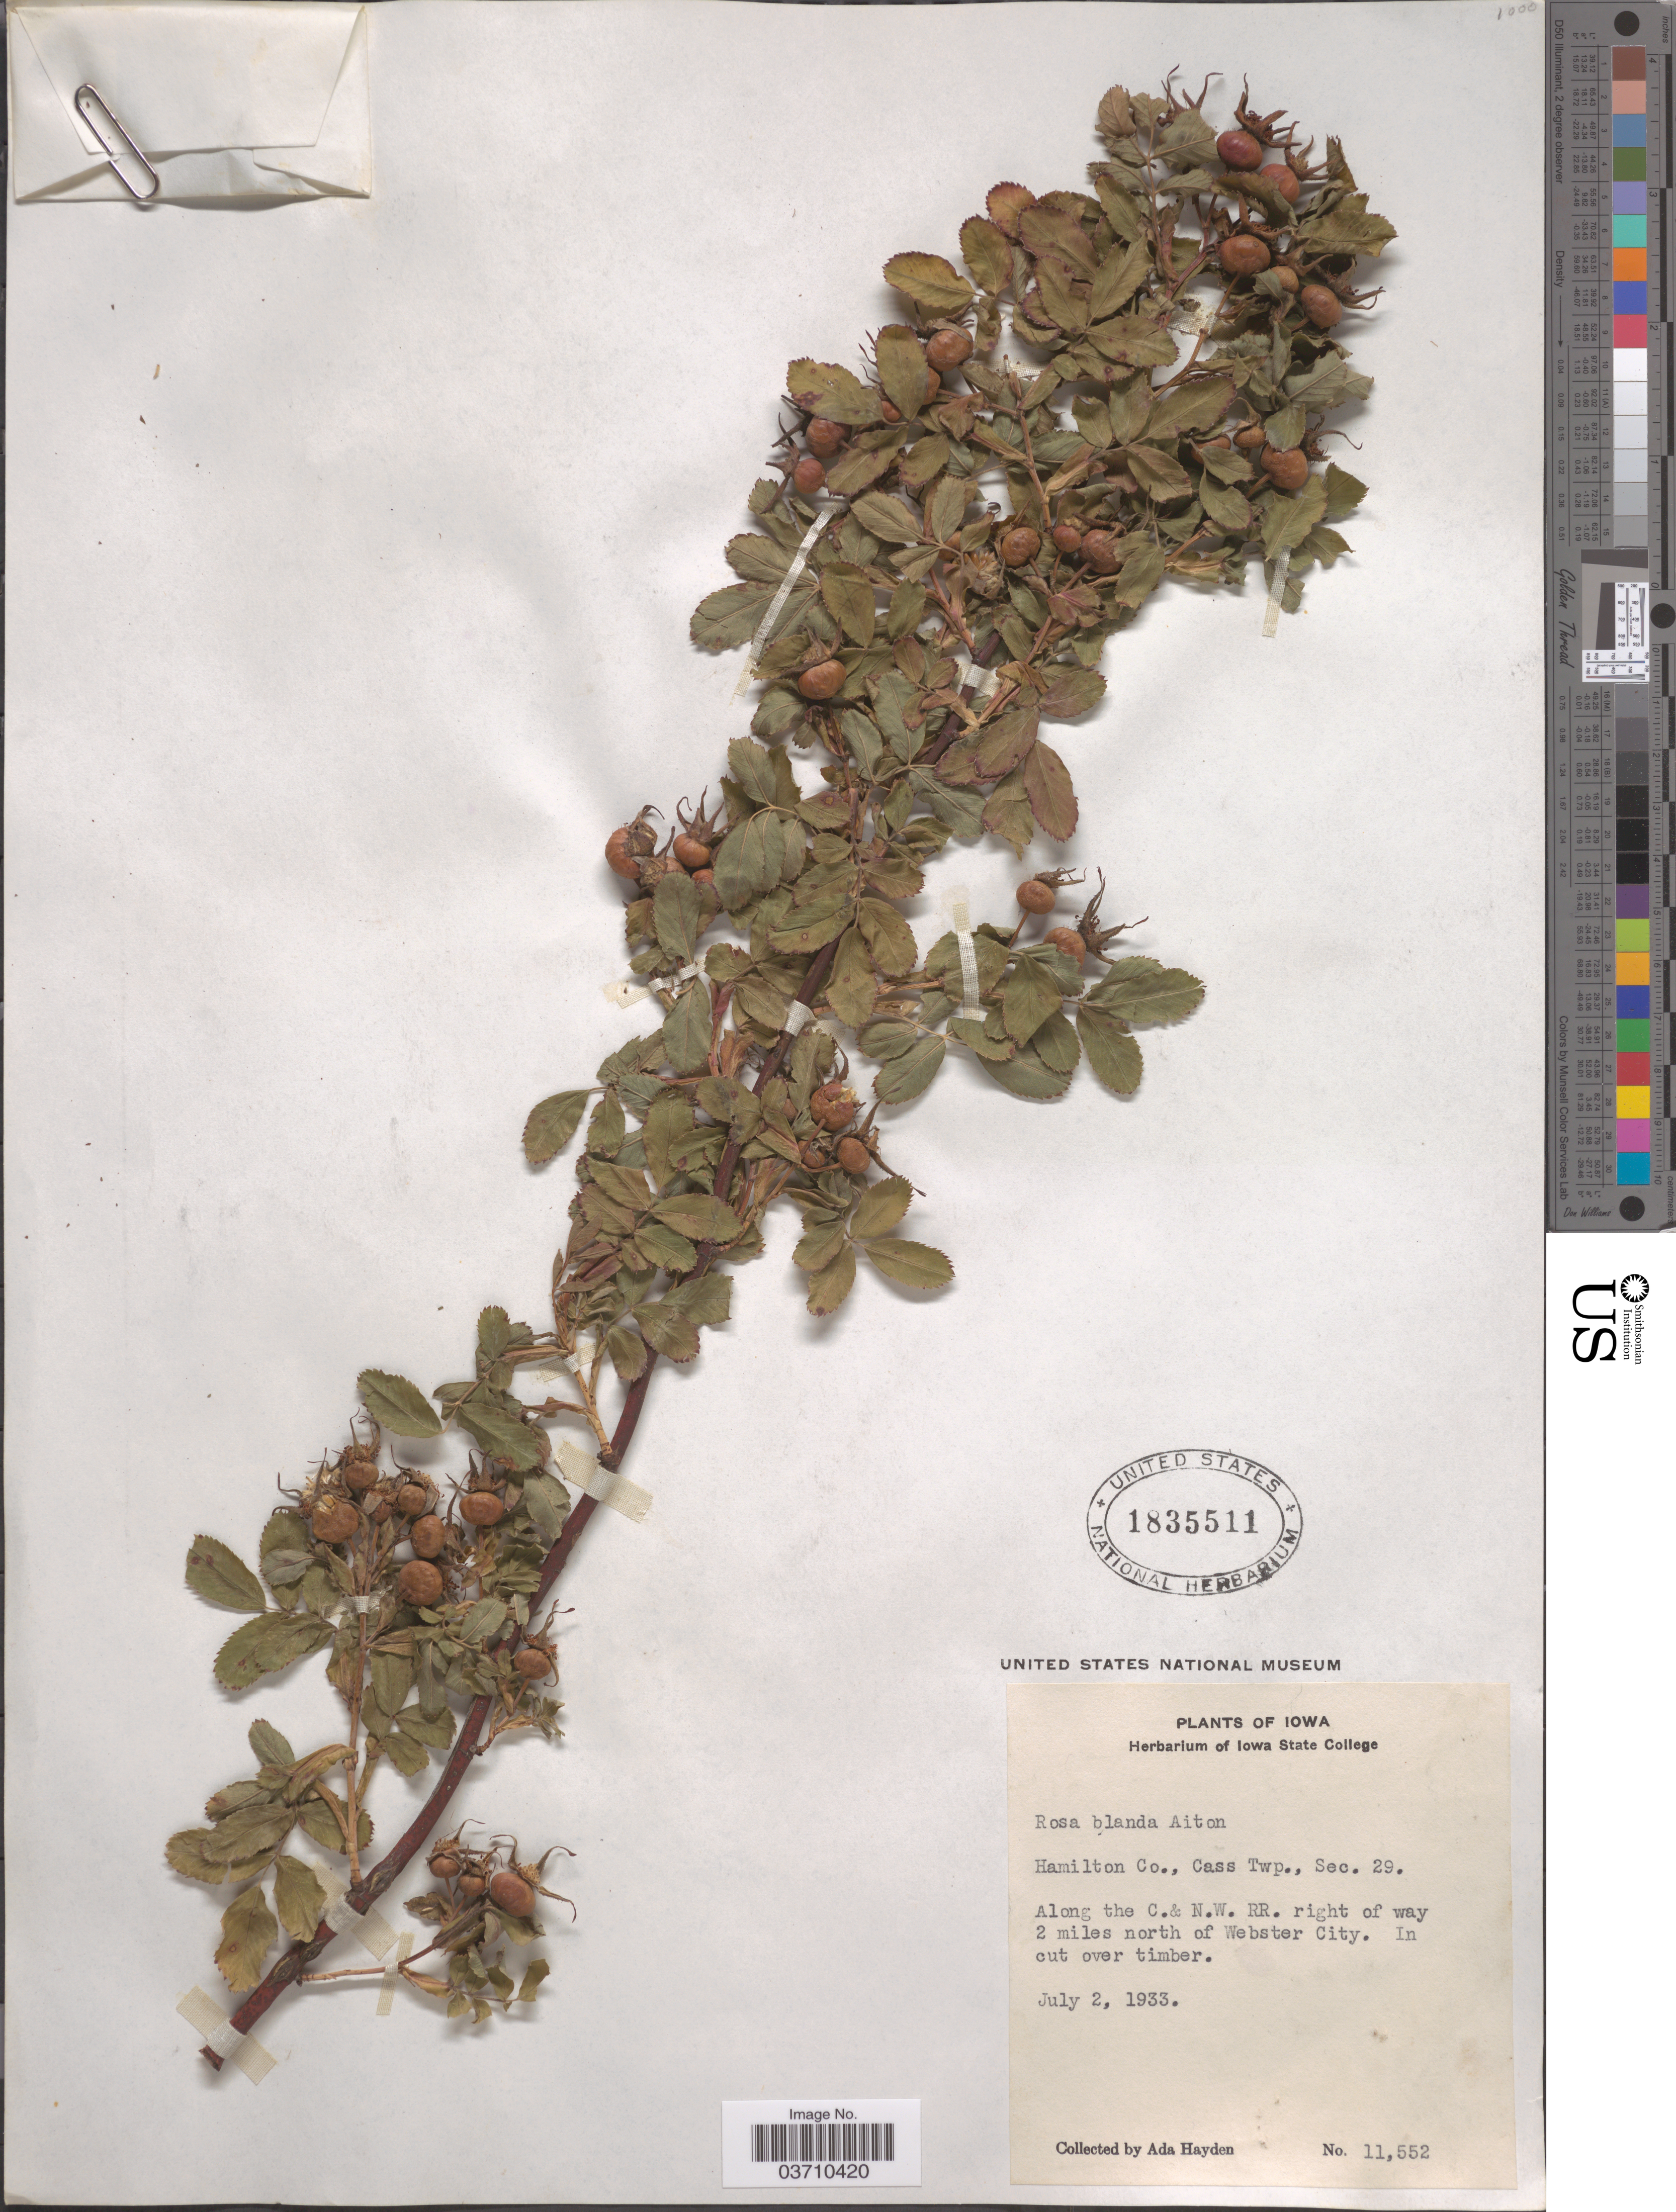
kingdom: Plantae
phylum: Tracheophyta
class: Magnoliopsida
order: Rosales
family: Rosaceae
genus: Rosa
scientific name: Rosa blanda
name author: Aiton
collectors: Ada Hayden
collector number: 11552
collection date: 1933-07-02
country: United States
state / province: Iowa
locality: Hamilton Co., Cass Twp., Sec. 29. Along the C. & N. W. RR. right of way 2 miles north of Webster City.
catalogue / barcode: US 1835511